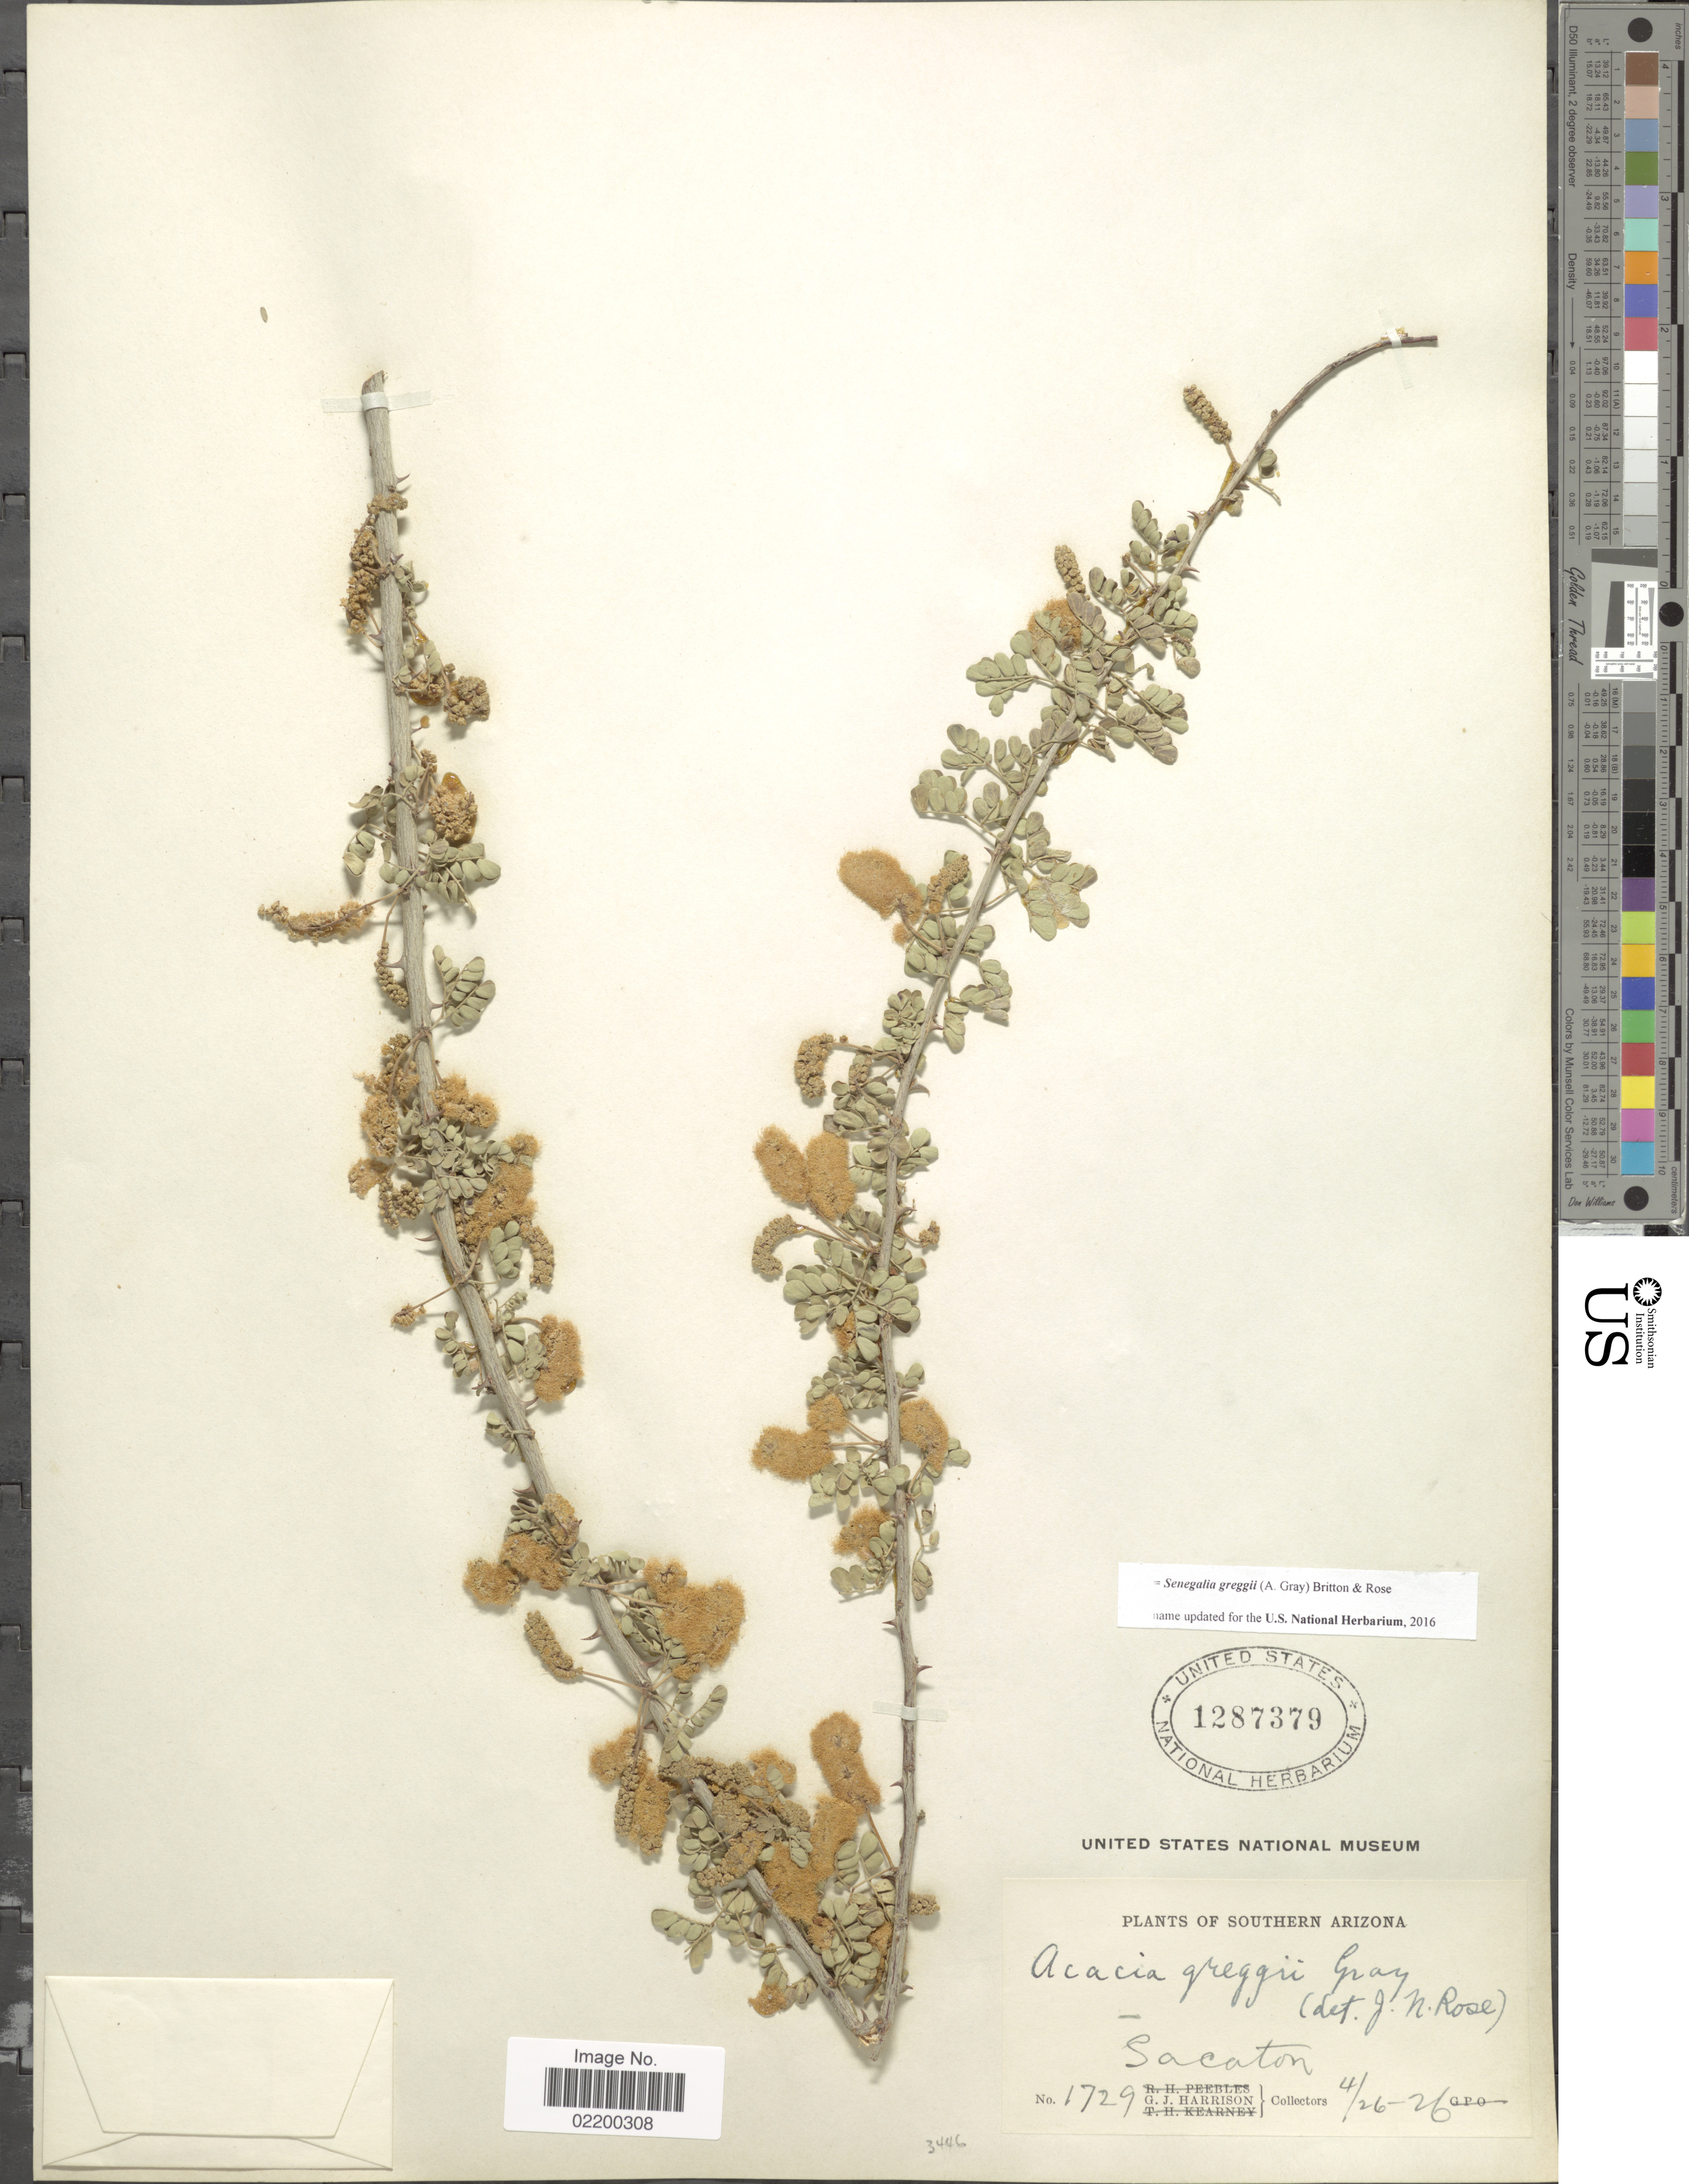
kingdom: Plantae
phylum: Tracheophyta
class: Magnoliopsida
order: Fabales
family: Fabaceae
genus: Senegalia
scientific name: Senegalia greggii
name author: (A. Gray) Britton & Rose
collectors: G. J. Harrison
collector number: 1729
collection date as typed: Transcribed d/m/y: 26/4/26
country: United States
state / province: Arizona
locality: Southern Arizona, Sacaton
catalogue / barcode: US 1287379